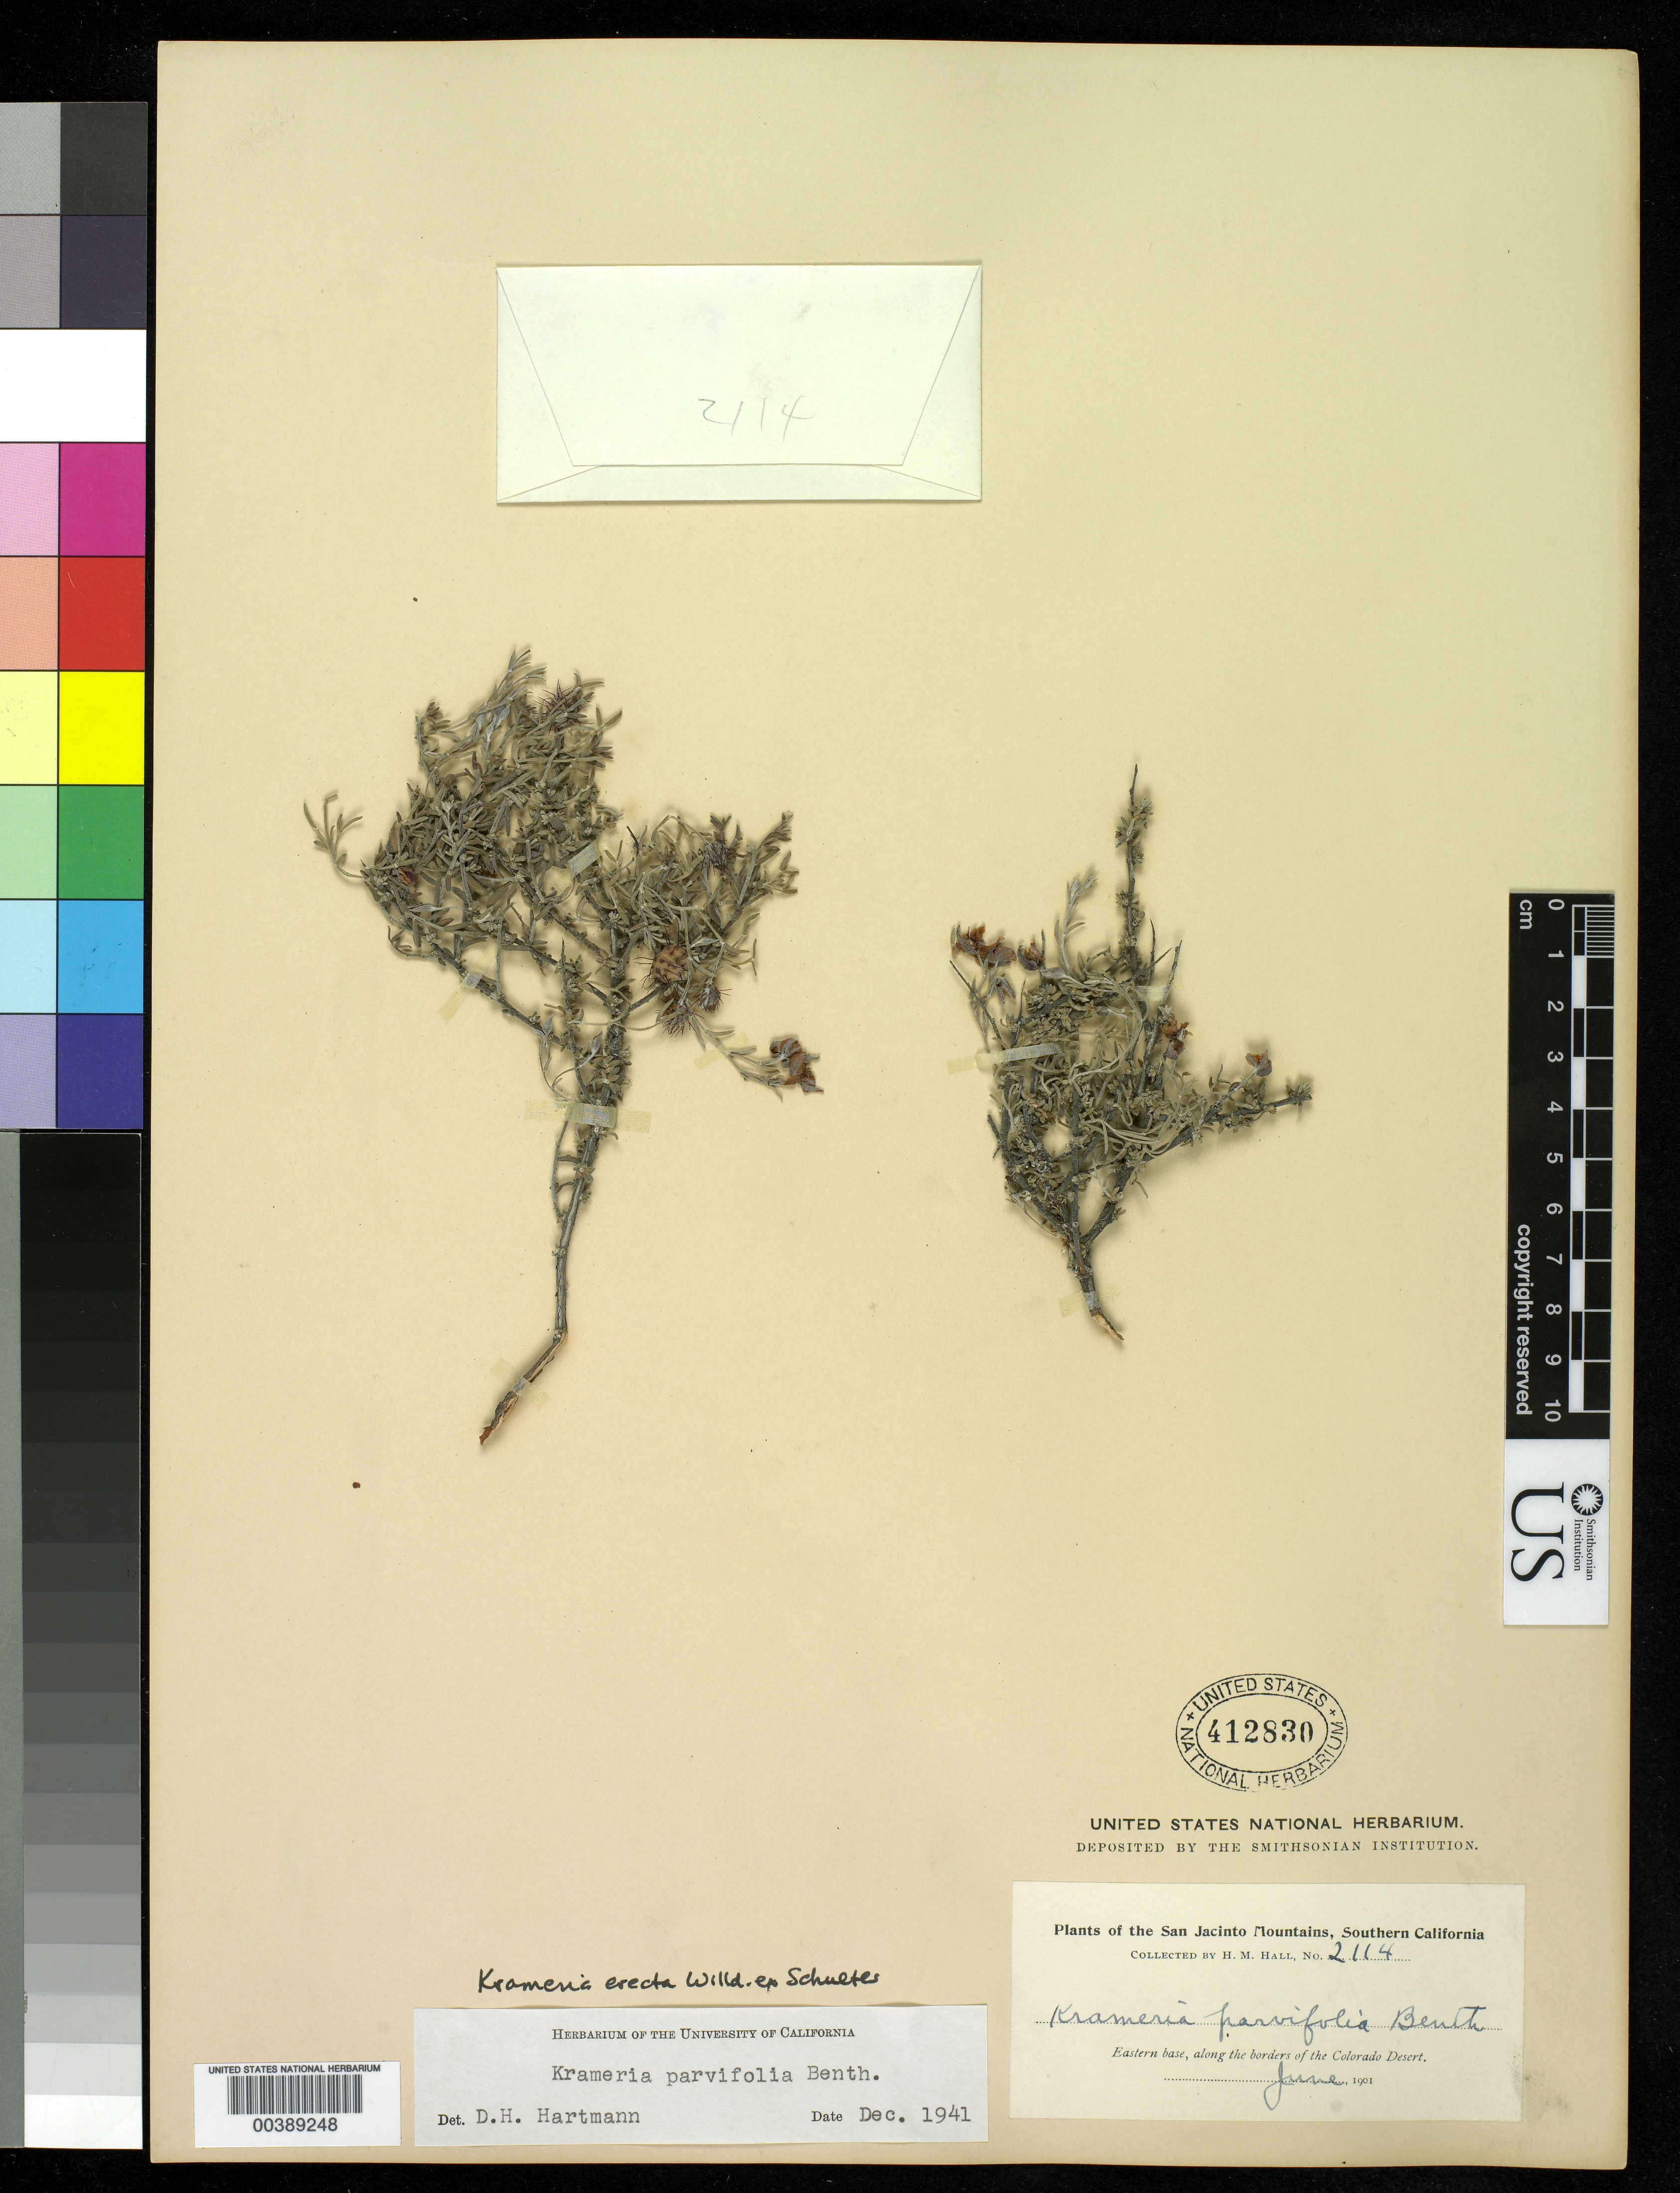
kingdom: Plantae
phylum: Tracheophyta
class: Magnoliopsida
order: Zygophyllales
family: Krameriaceae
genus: Krameria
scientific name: Krameria erecta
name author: Willd. ex Schult.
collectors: H. M. Hall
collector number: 2114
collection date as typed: Jun 1901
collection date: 1901-06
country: United States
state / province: California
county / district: Riverside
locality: Eastern base, along the borders of the Colorado Desert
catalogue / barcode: US 412830